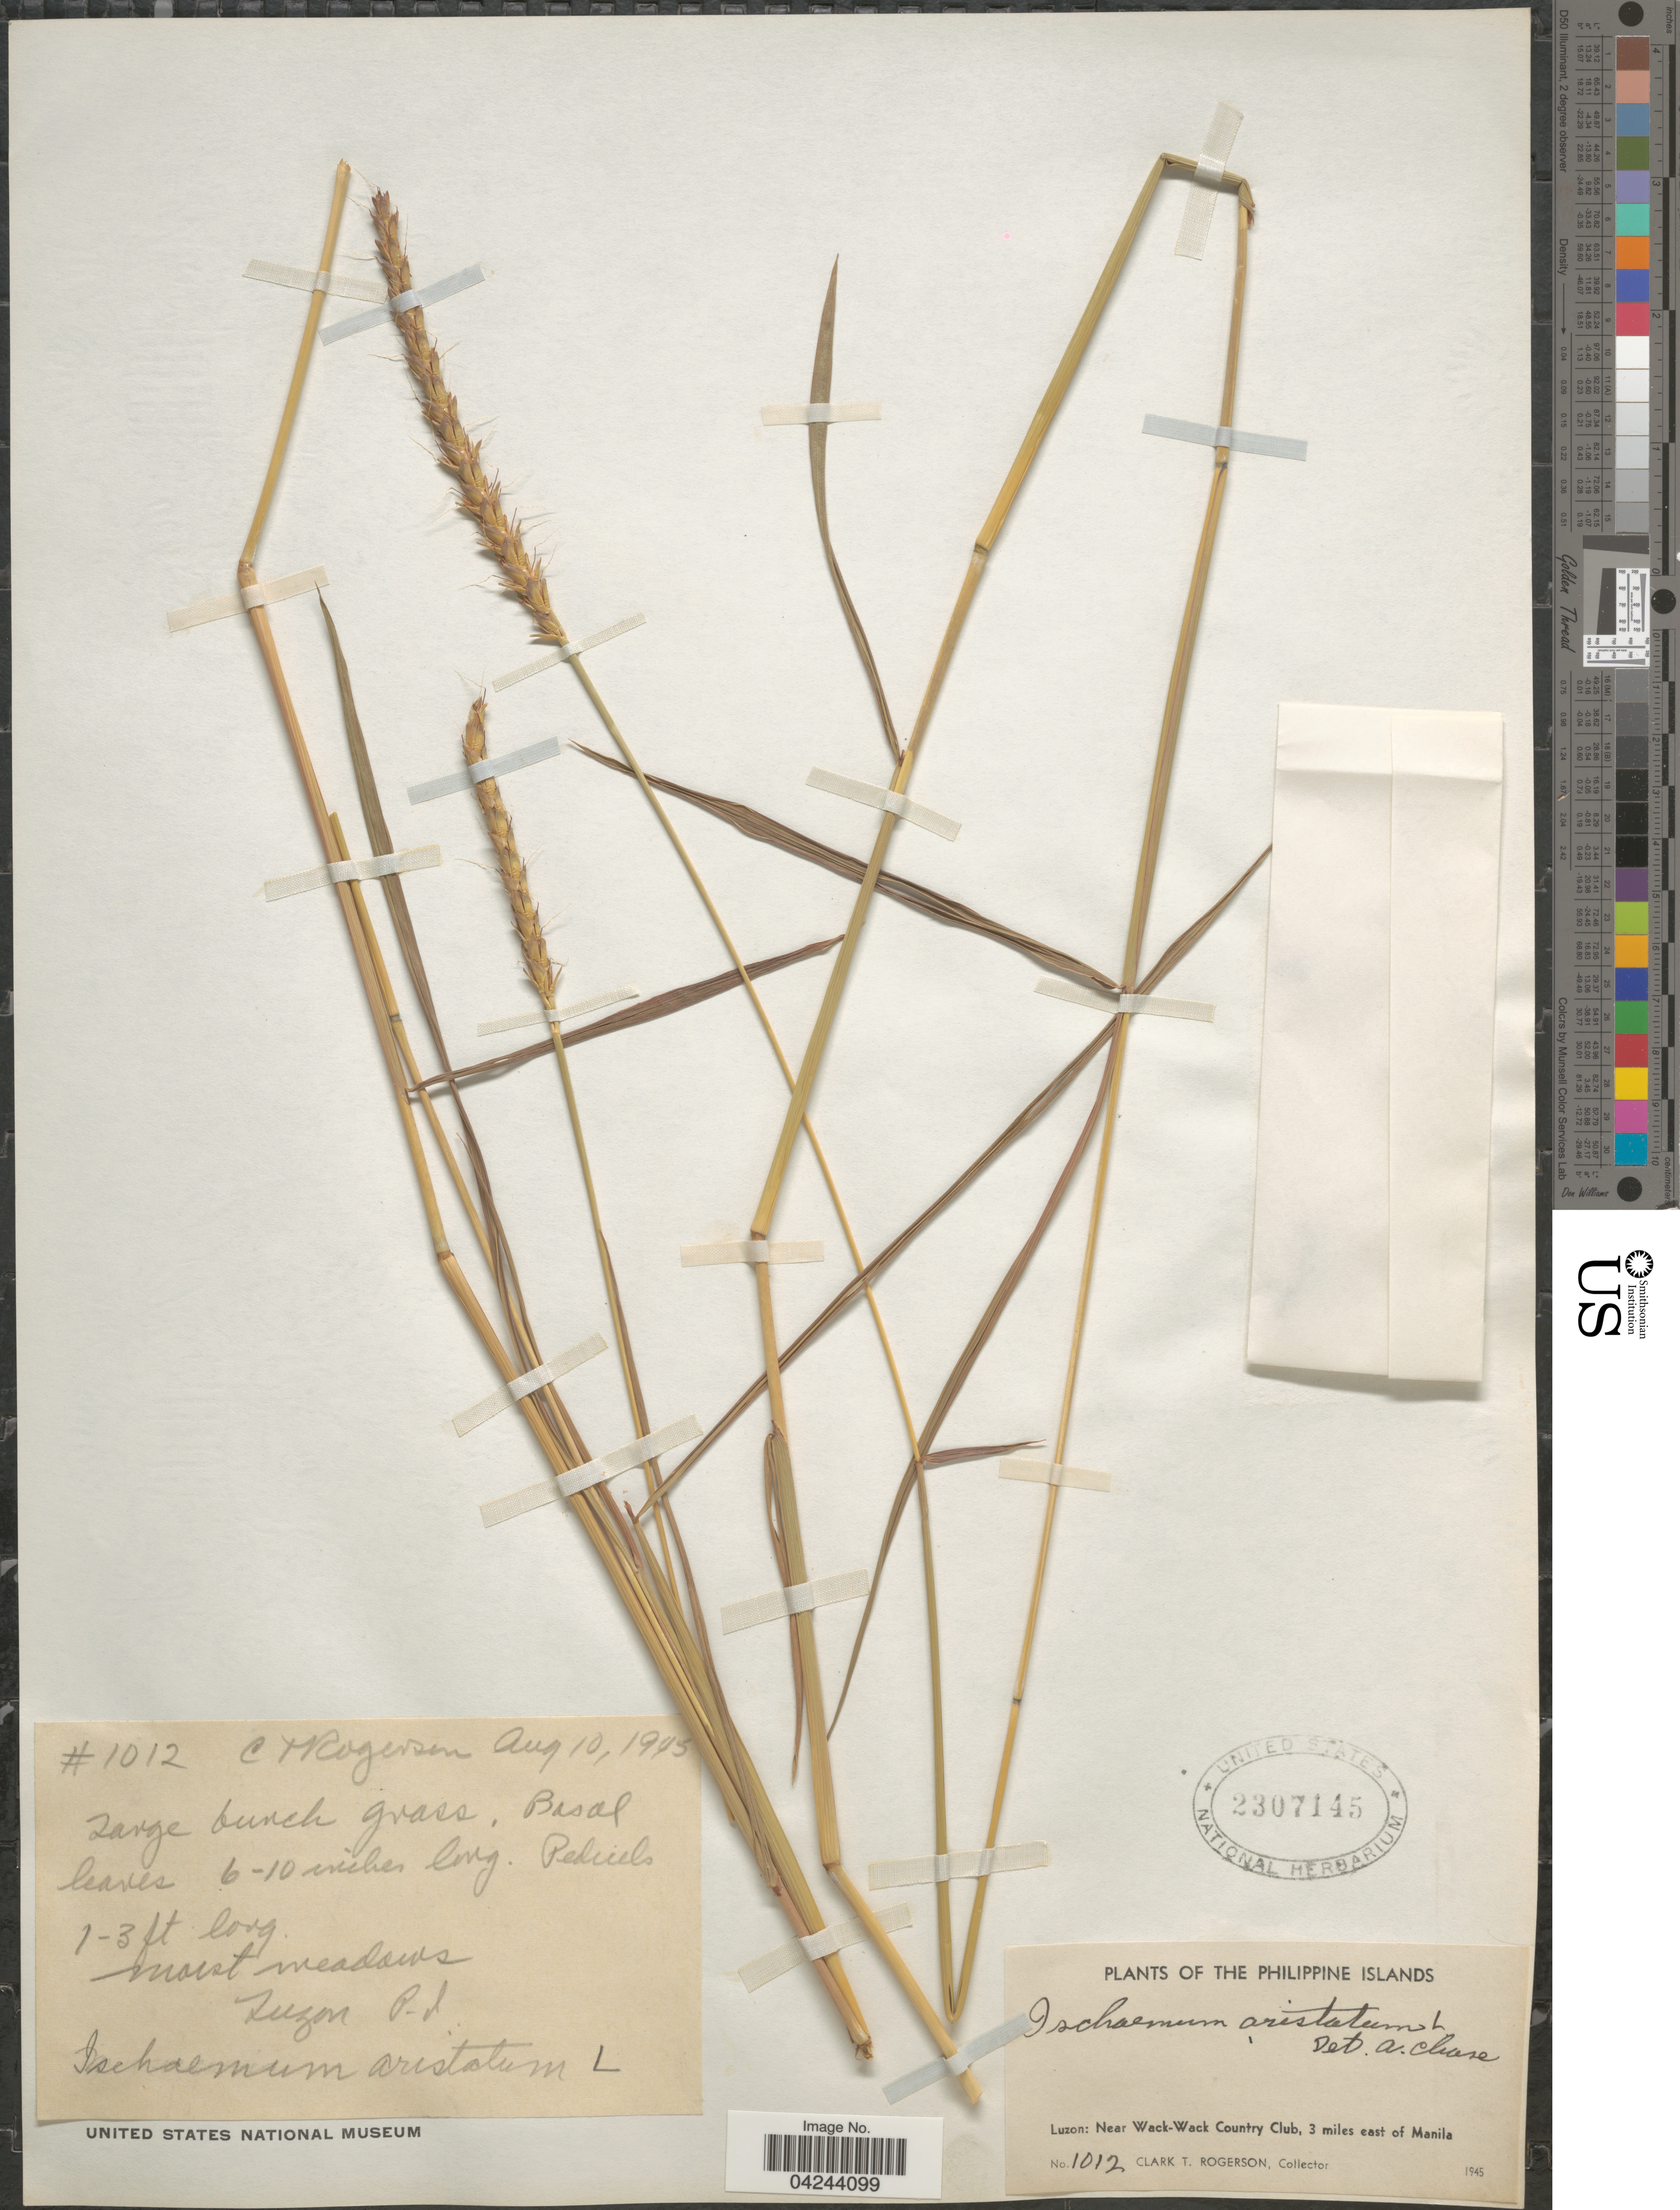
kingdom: Plantae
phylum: Tracheophyta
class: Liliopsida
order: Poales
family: Poaceae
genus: Ischaemum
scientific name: Ischaemum aristatum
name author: L.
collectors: C. Rogerson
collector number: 1012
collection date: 1945-08-10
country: Philippines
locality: The Philippine Islands. Luzon: Near Wack-Wack Country Club, 3 miles east of Manila.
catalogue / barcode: US 2307145